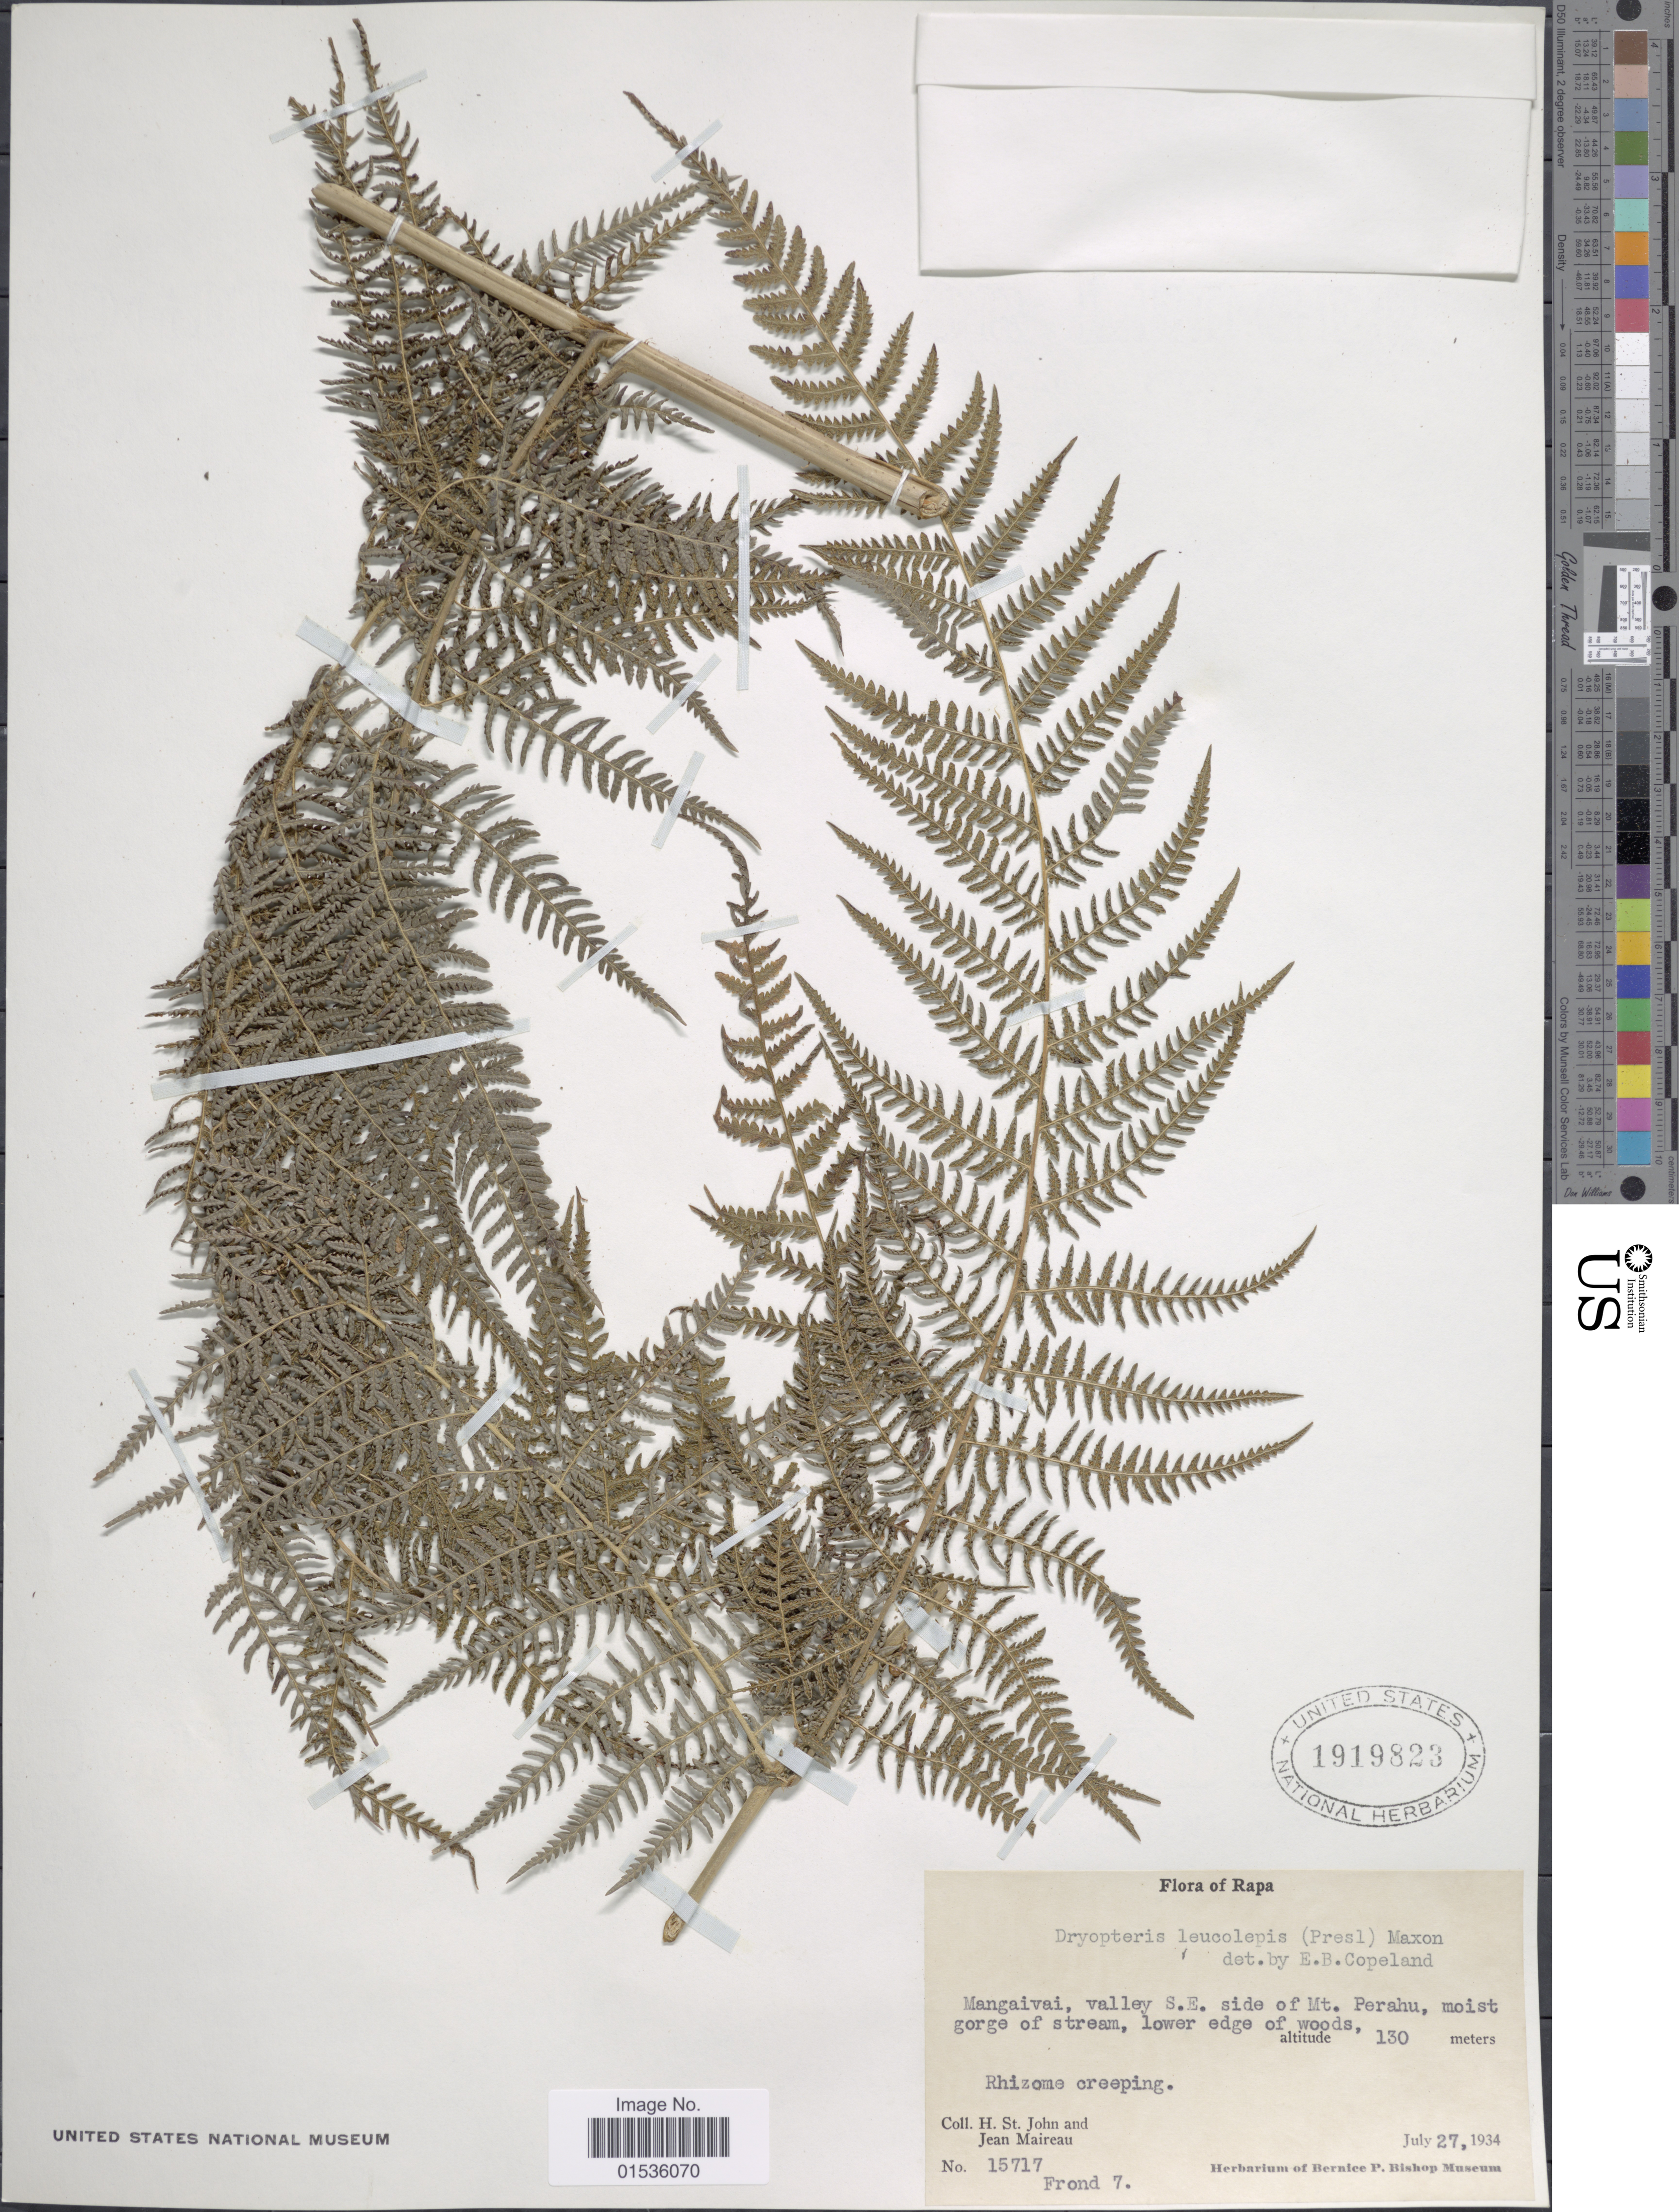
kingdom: Plantae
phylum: Tracheophyta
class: Polypodiopsida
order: Polypodiales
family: Thelypteridaceae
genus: Macrothelypteris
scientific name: Macrothelypteris polypodioides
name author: (Hook.) Holttum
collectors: H. St John & J. Maireau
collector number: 15717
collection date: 1934-07-27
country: French Polynesia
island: Rapa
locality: Rapa, Mangaivai, valley S.E. side of Mt. Perahu, moist gorge of stream, lower edge of woods.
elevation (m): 130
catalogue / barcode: US 1919823